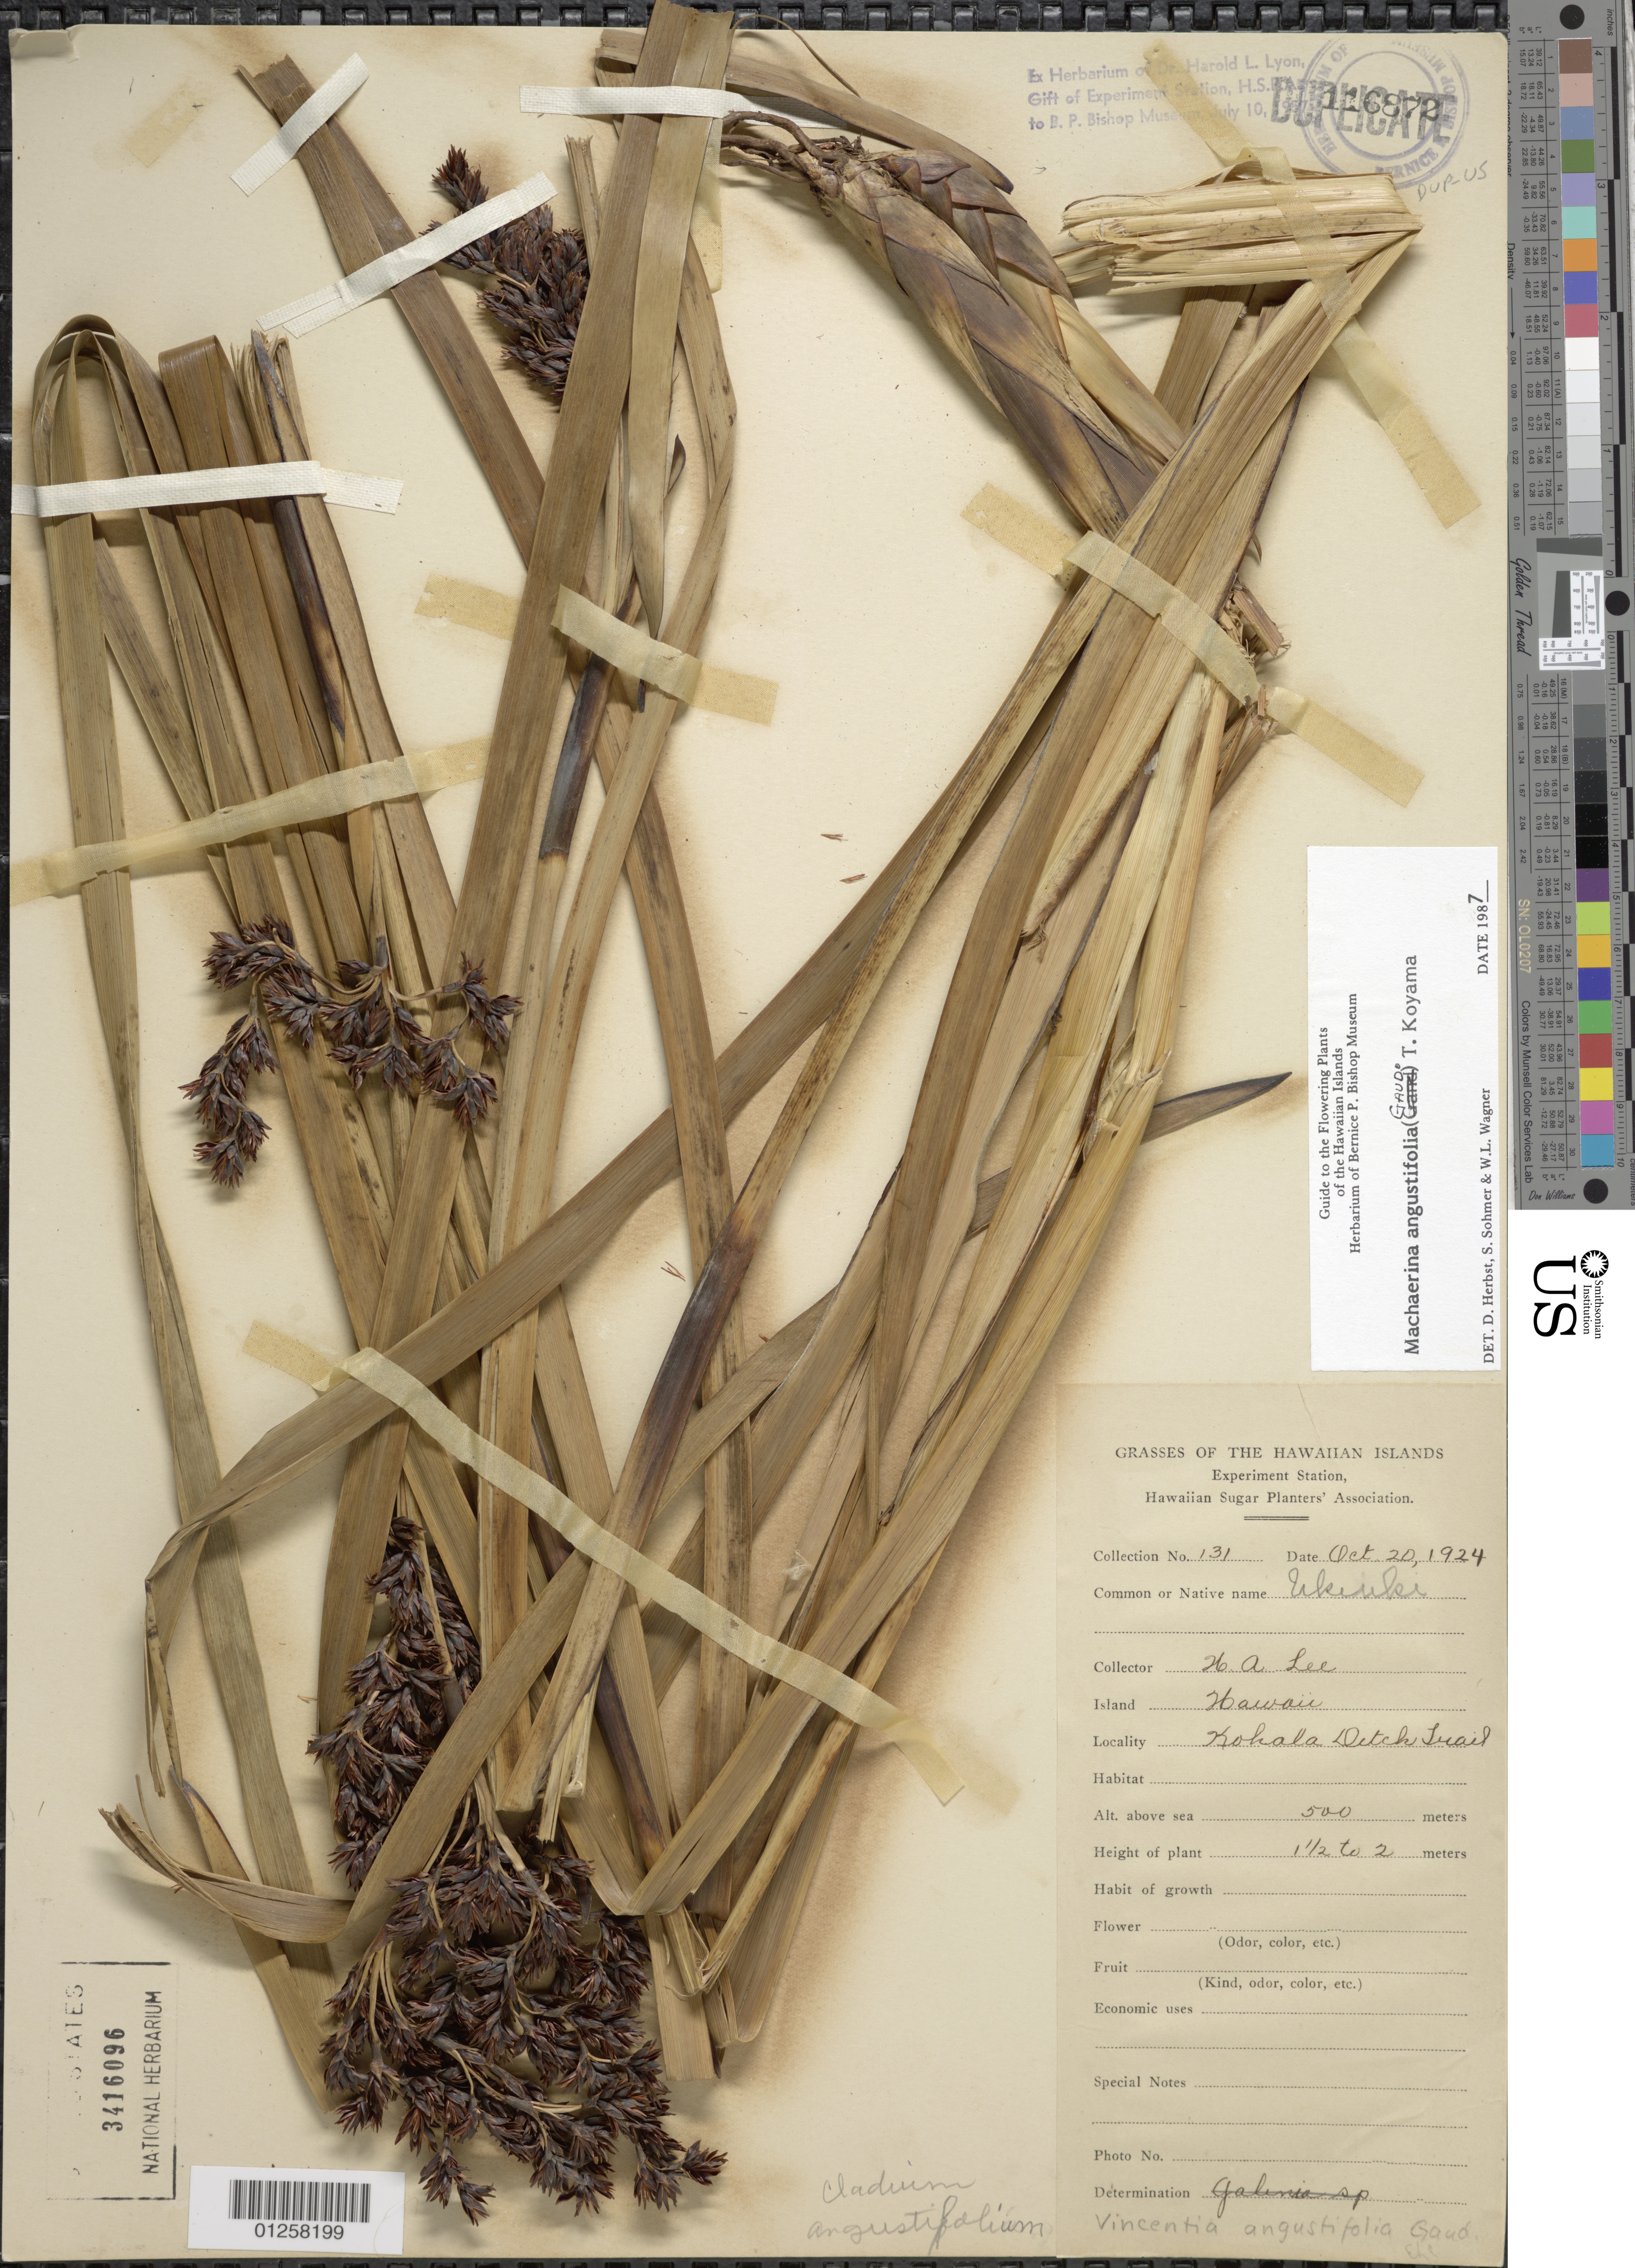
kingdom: Plantae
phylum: Tracheophyta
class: Liliopsida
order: Poales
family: Cyperaceae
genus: Machaerina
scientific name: Machaerina angustifolia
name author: (Gaudich.) T. Koyama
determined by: Herbst, D. R.; Sohmer, S. H.; Wagner, W. L.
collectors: H. Lee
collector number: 131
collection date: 1924-10-20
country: United States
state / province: Hawaii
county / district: Hawaii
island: Hawaii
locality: Kohala Ditch Trail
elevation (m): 500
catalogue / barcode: US 3416096